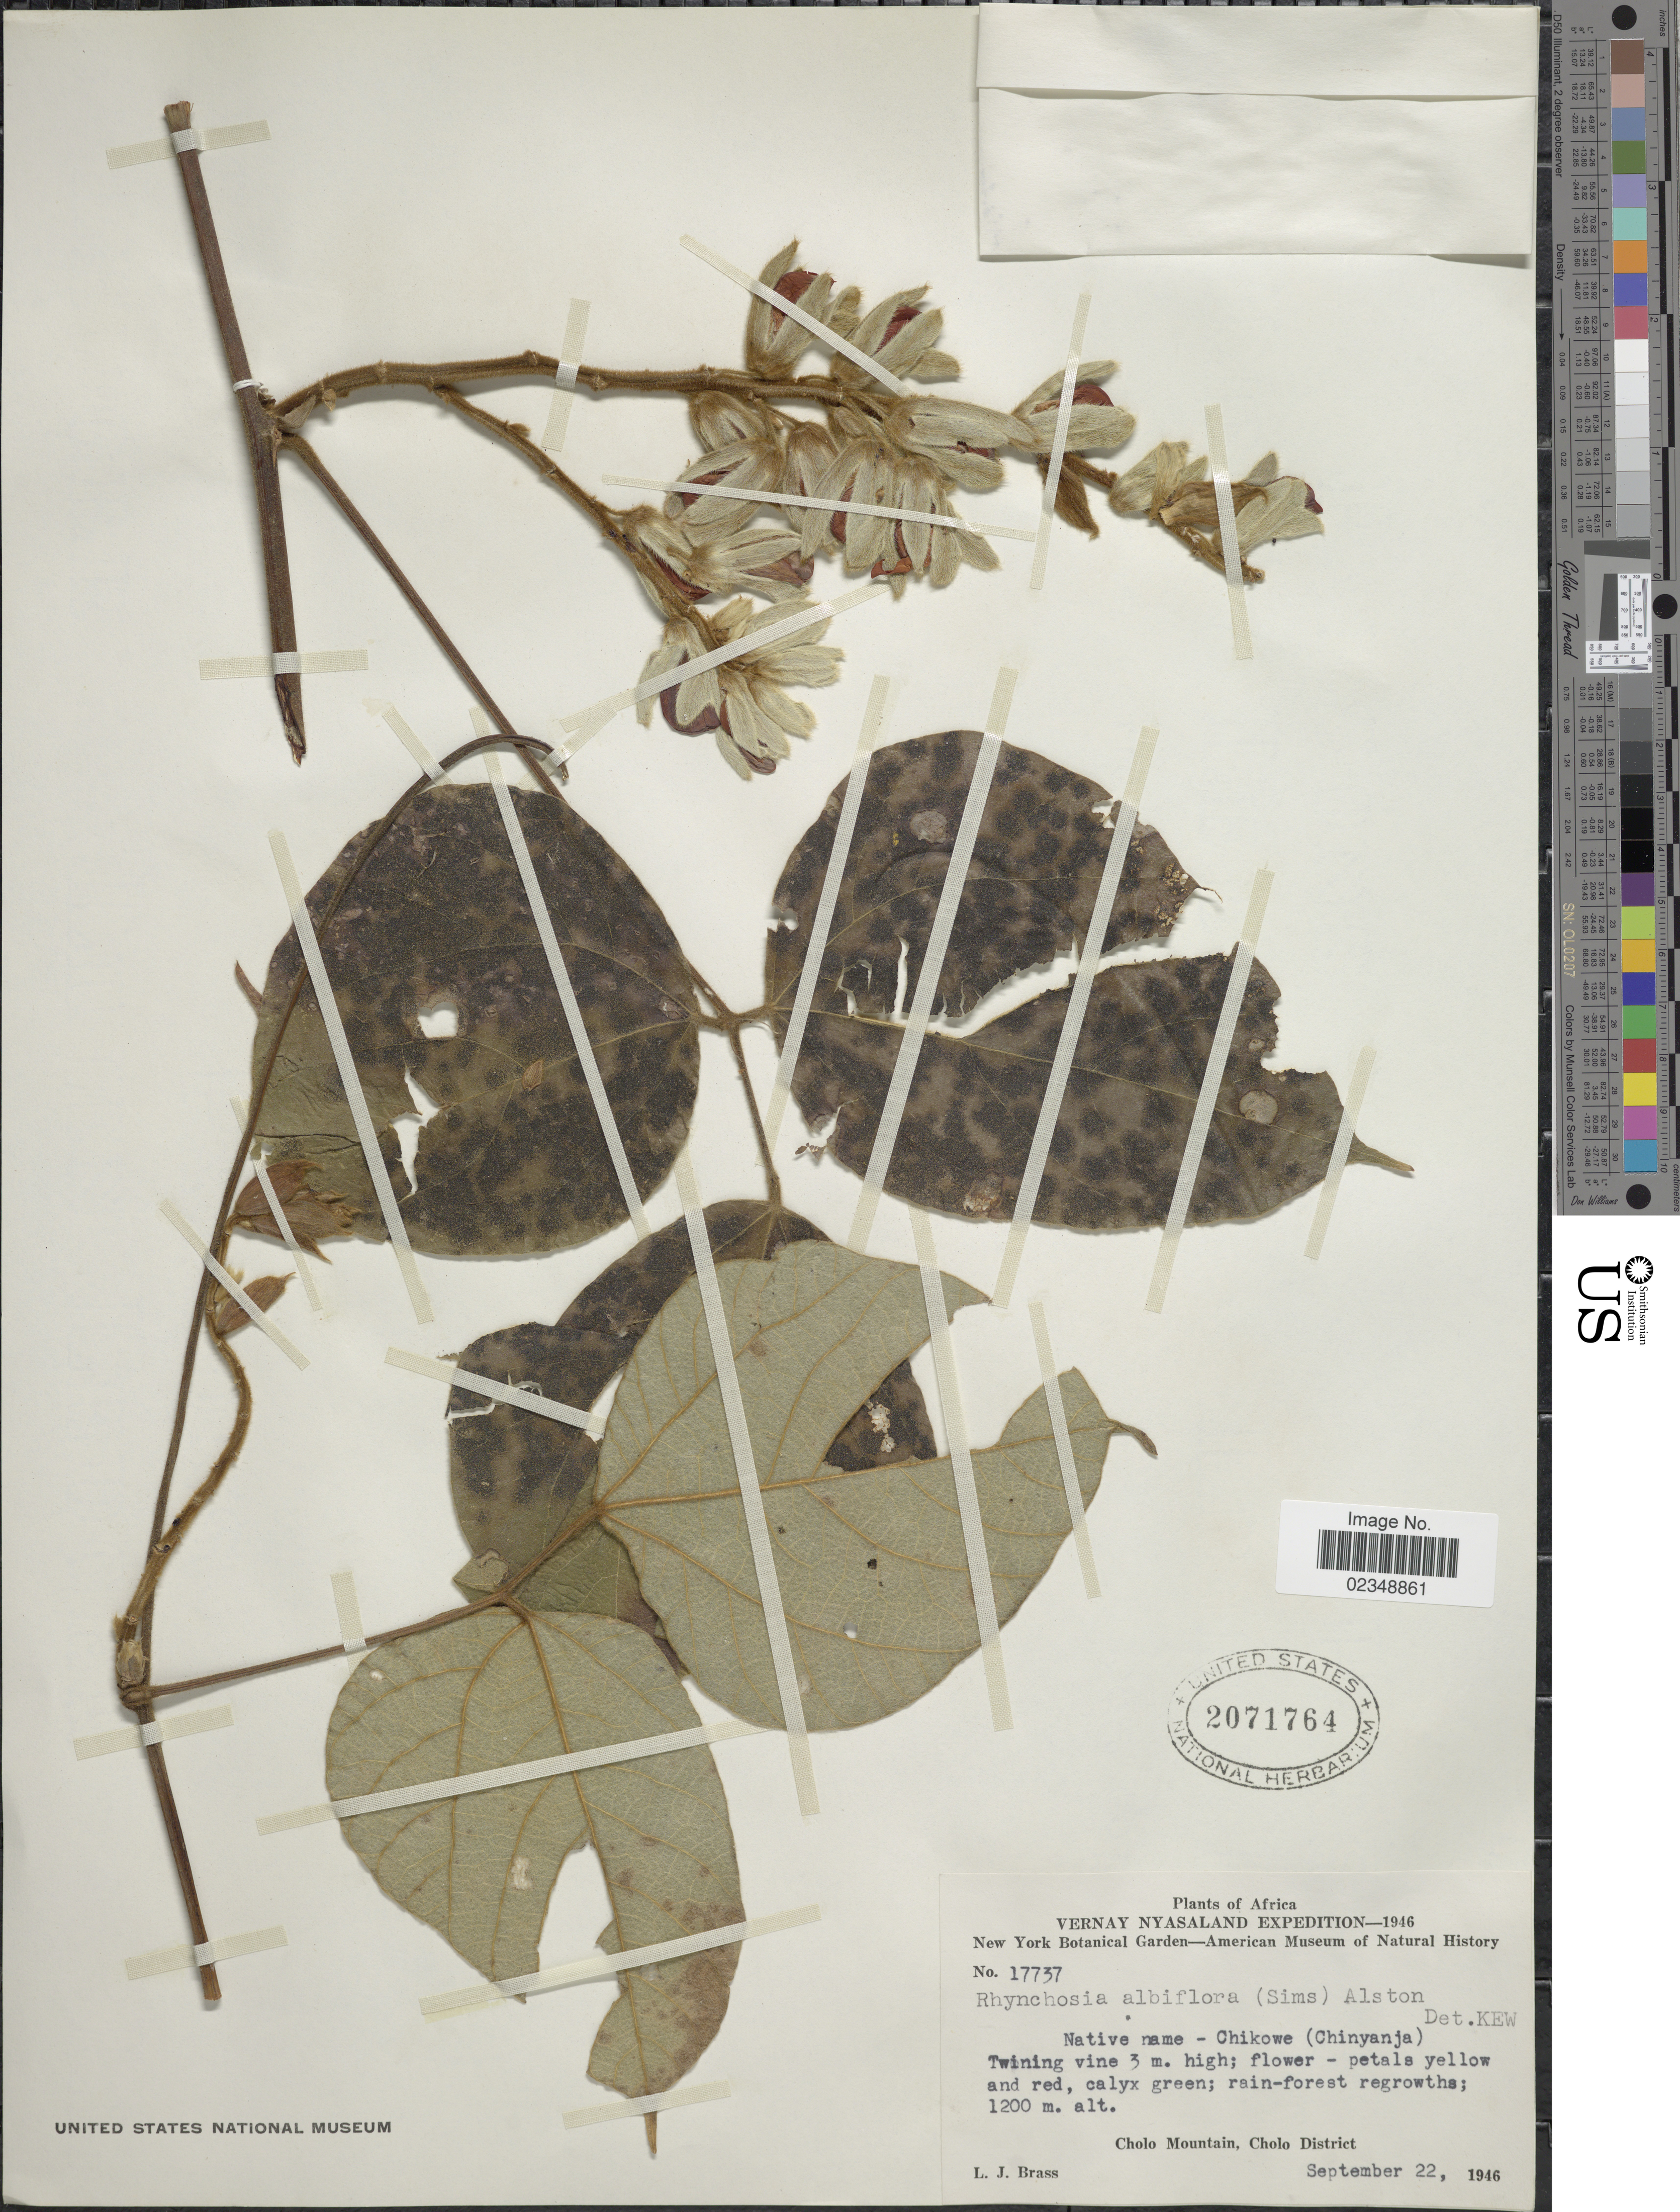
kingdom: Plantae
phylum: Tracheophyta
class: Magnoliopsida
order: Fabales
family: Fabaceae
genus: Rhynchosia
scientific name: Rhynchosia hirta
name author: (Andrews) Meikle & Verdc.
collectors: L. J. Brass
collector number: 17737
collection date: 1946-09-22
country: Malawi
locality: Vernay Nyasaland. Cholo Mountain, Cholo District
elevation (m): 1200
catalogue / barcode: US 2071764